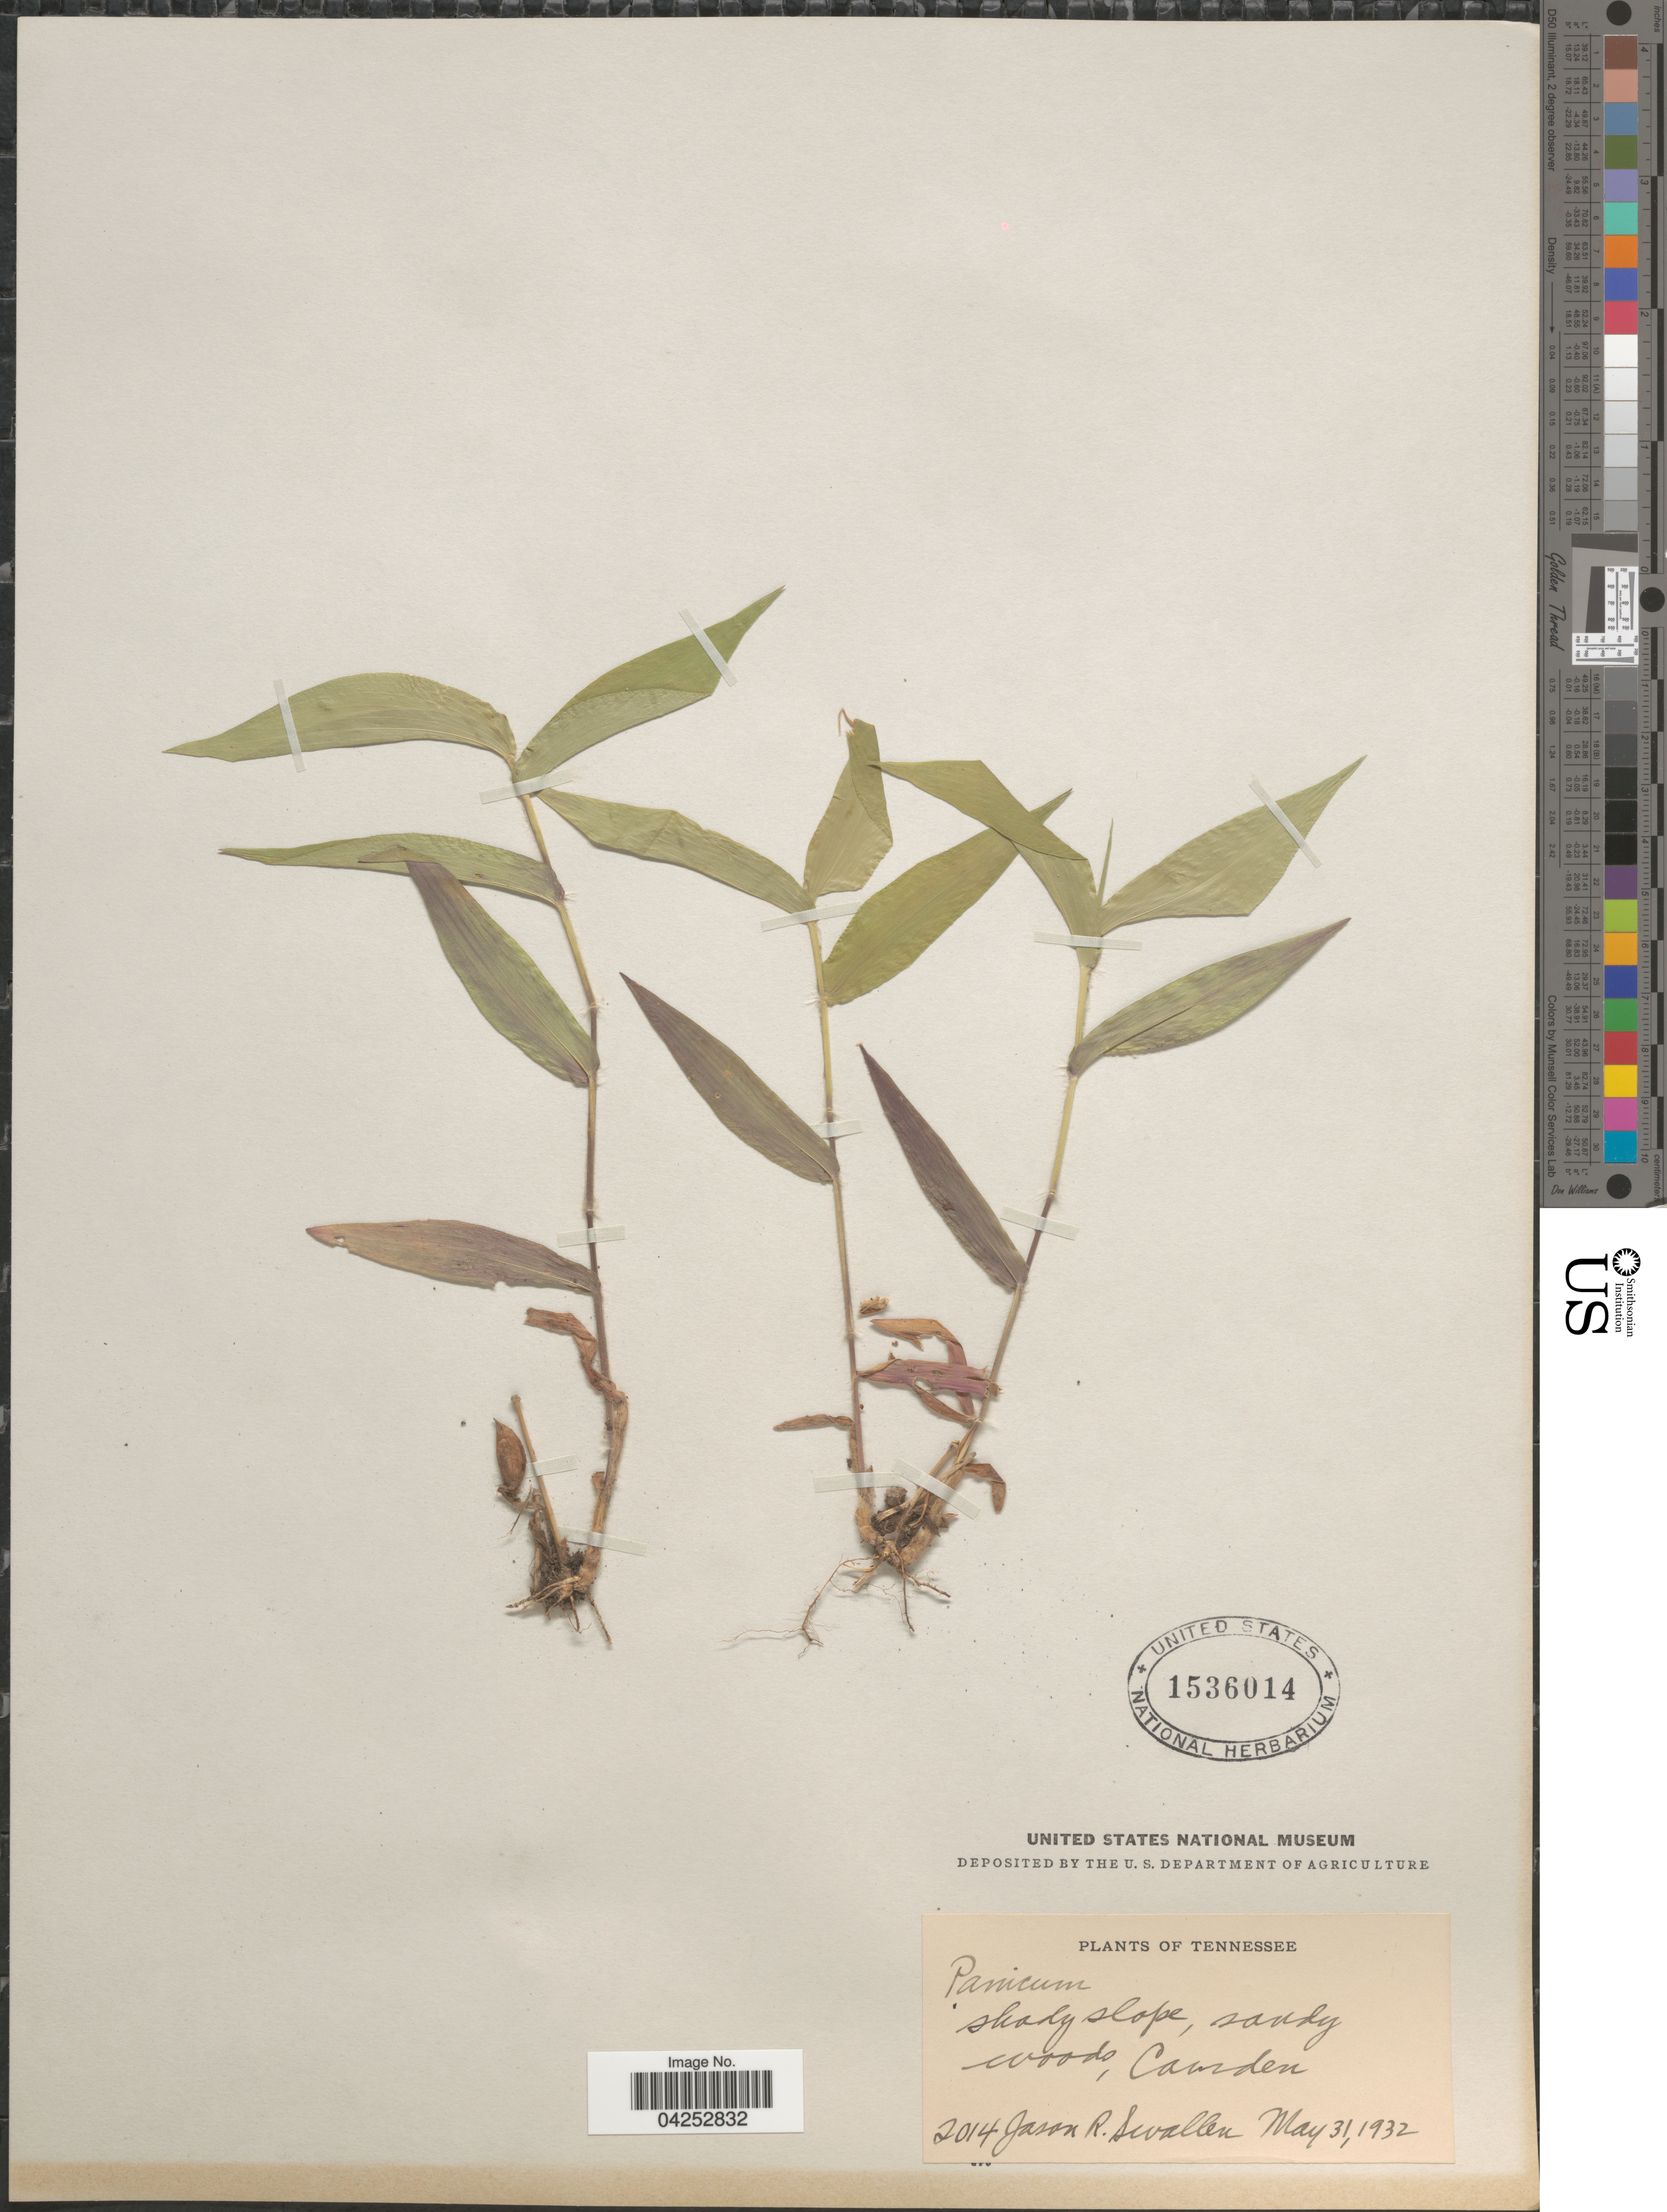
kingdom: Plantae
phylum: Tracheophyta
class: Liliopsida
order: Poales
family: Poaceae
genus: Dichanthelium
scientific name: Dichanthelium boscii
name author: (Poir.) Gould & C.A. Clark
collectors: J. R. Swallen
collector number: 2014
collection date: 1932-05-31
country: United States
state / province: Tennessee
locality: Shady slope, sandy woods, Camden.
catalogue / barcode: US 1536014